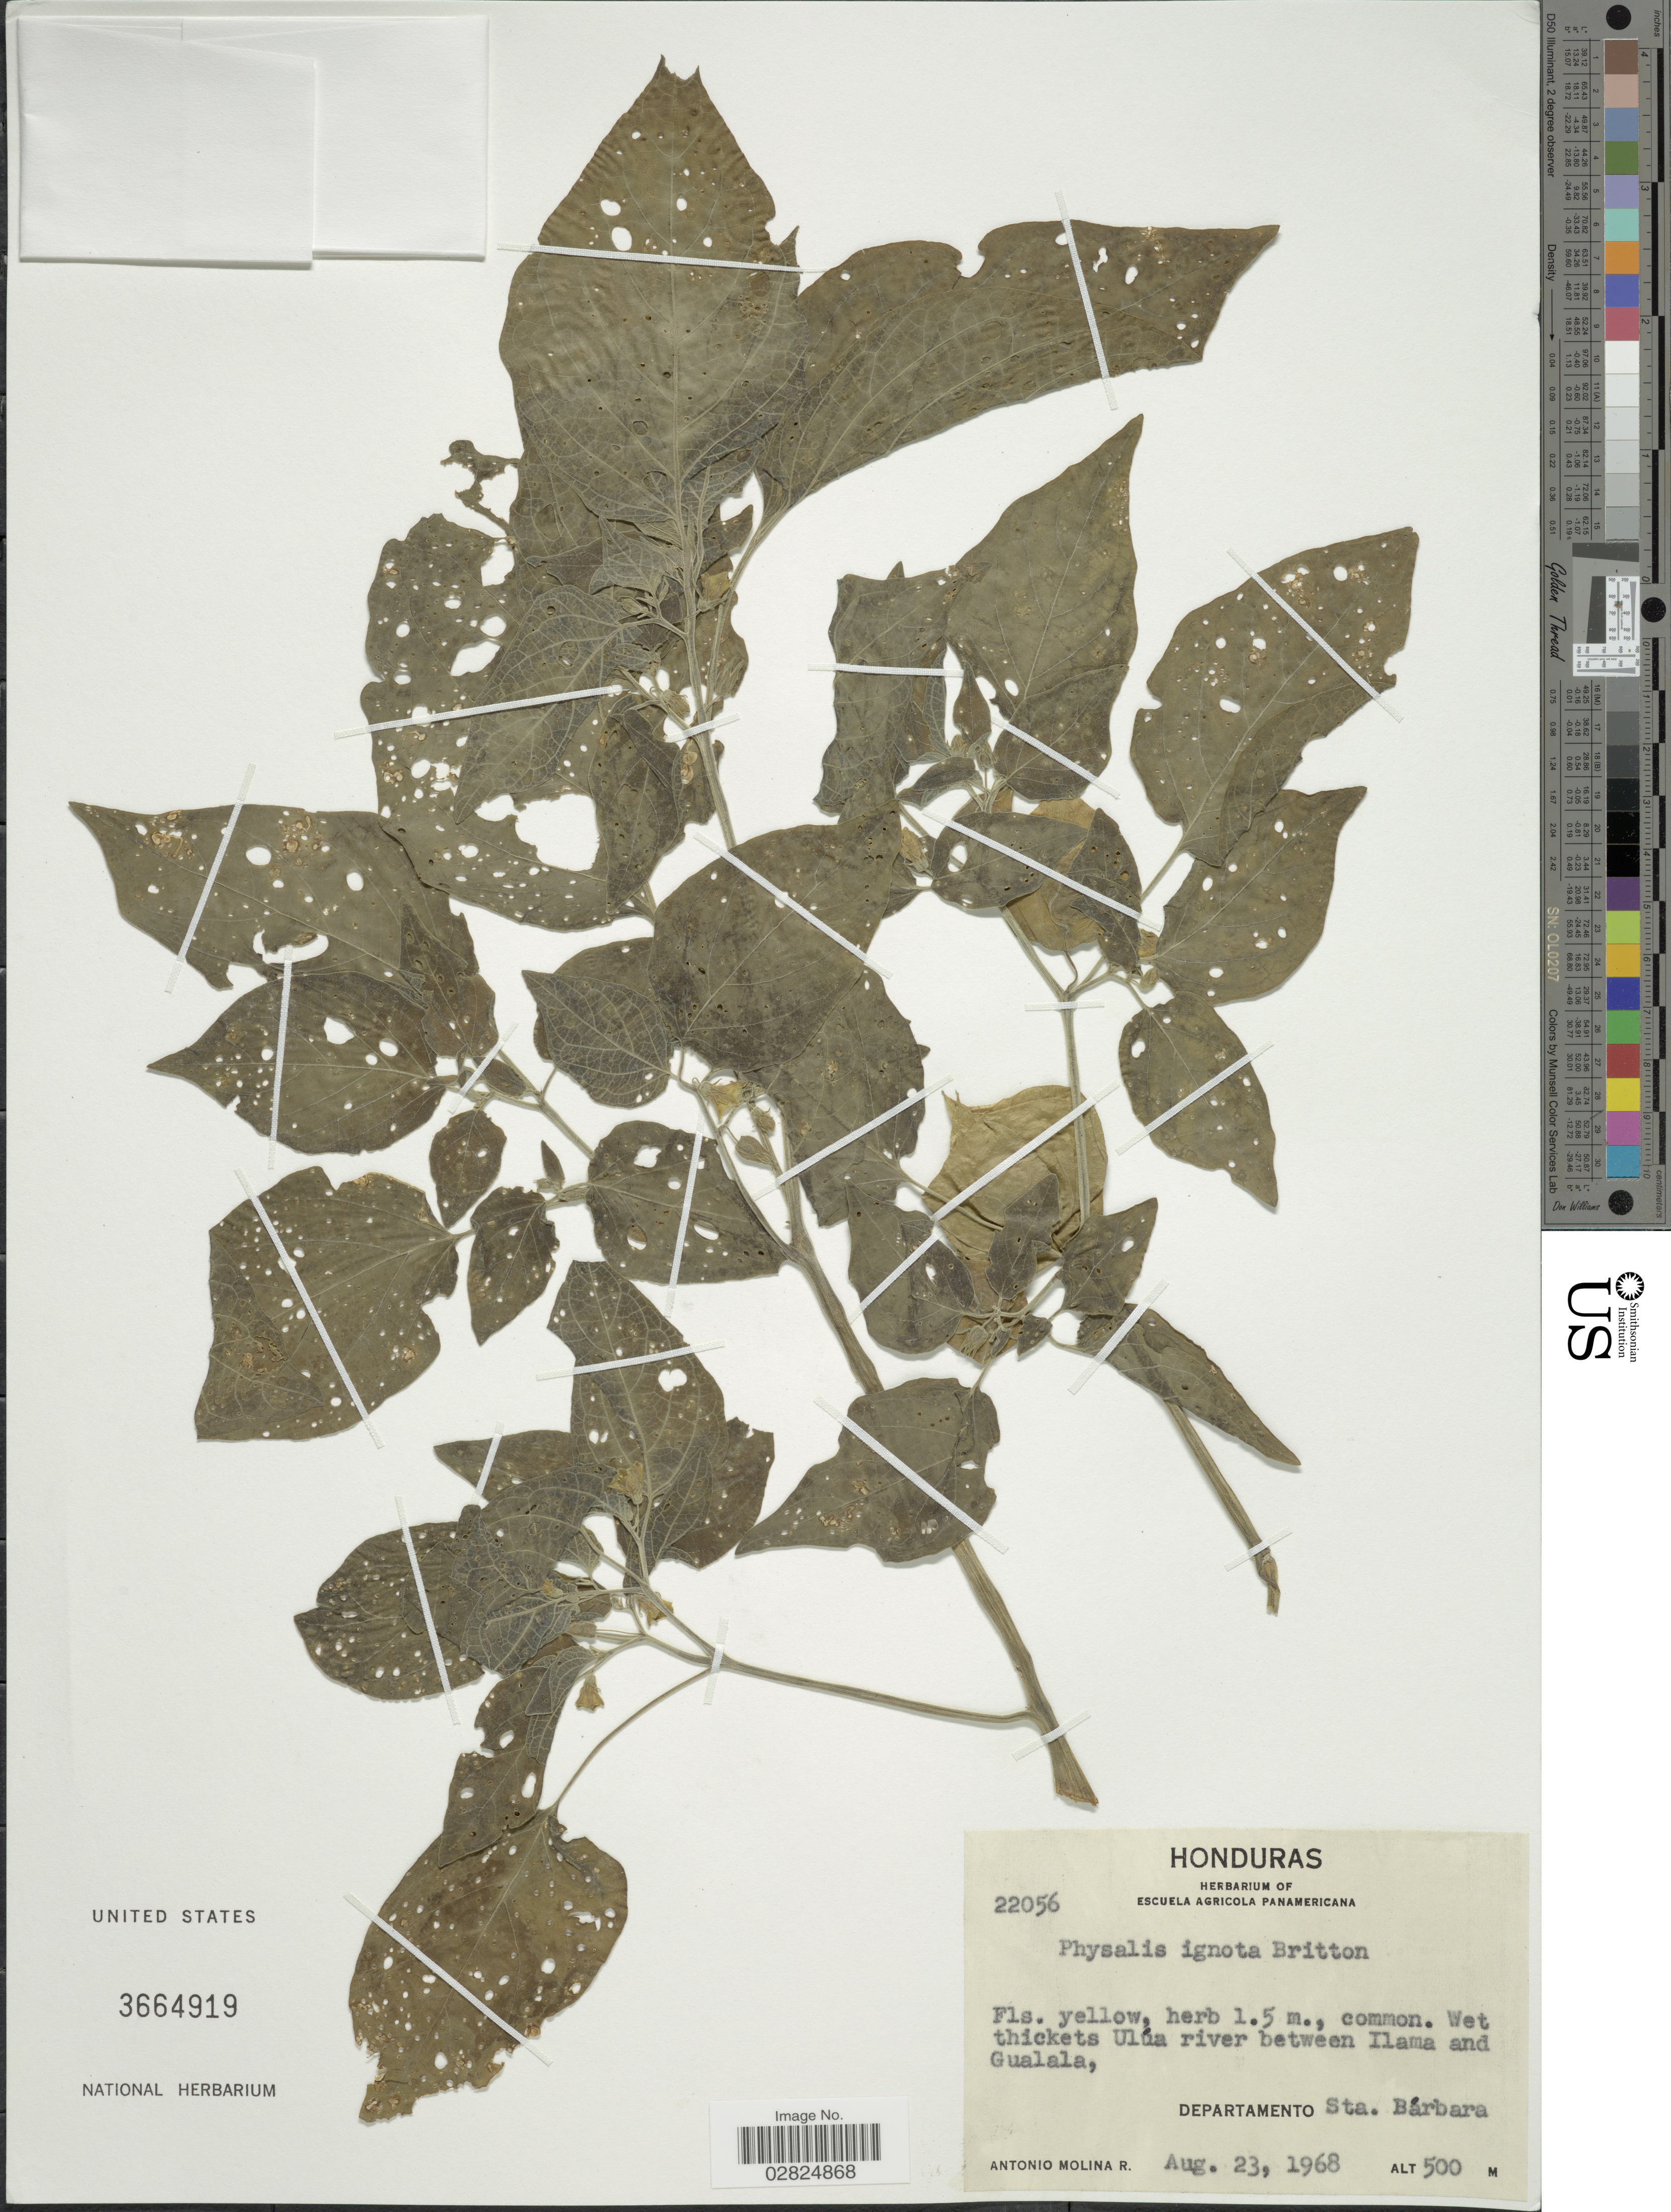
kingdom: Plantae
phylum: Tracheophyta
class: Magnoliopsida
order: Solanales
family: Solanaceae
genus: Physalis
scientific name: Physalis ignota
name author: Britton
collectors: A. Molina R.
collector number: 22056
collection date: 1968-08-23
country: Honduras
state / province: Santa Bárbara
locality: Wet thickets Ulúa river between Ilama and Gualala, Departamento Sta. Bárbara.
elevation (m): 500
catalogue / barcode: US 3664919